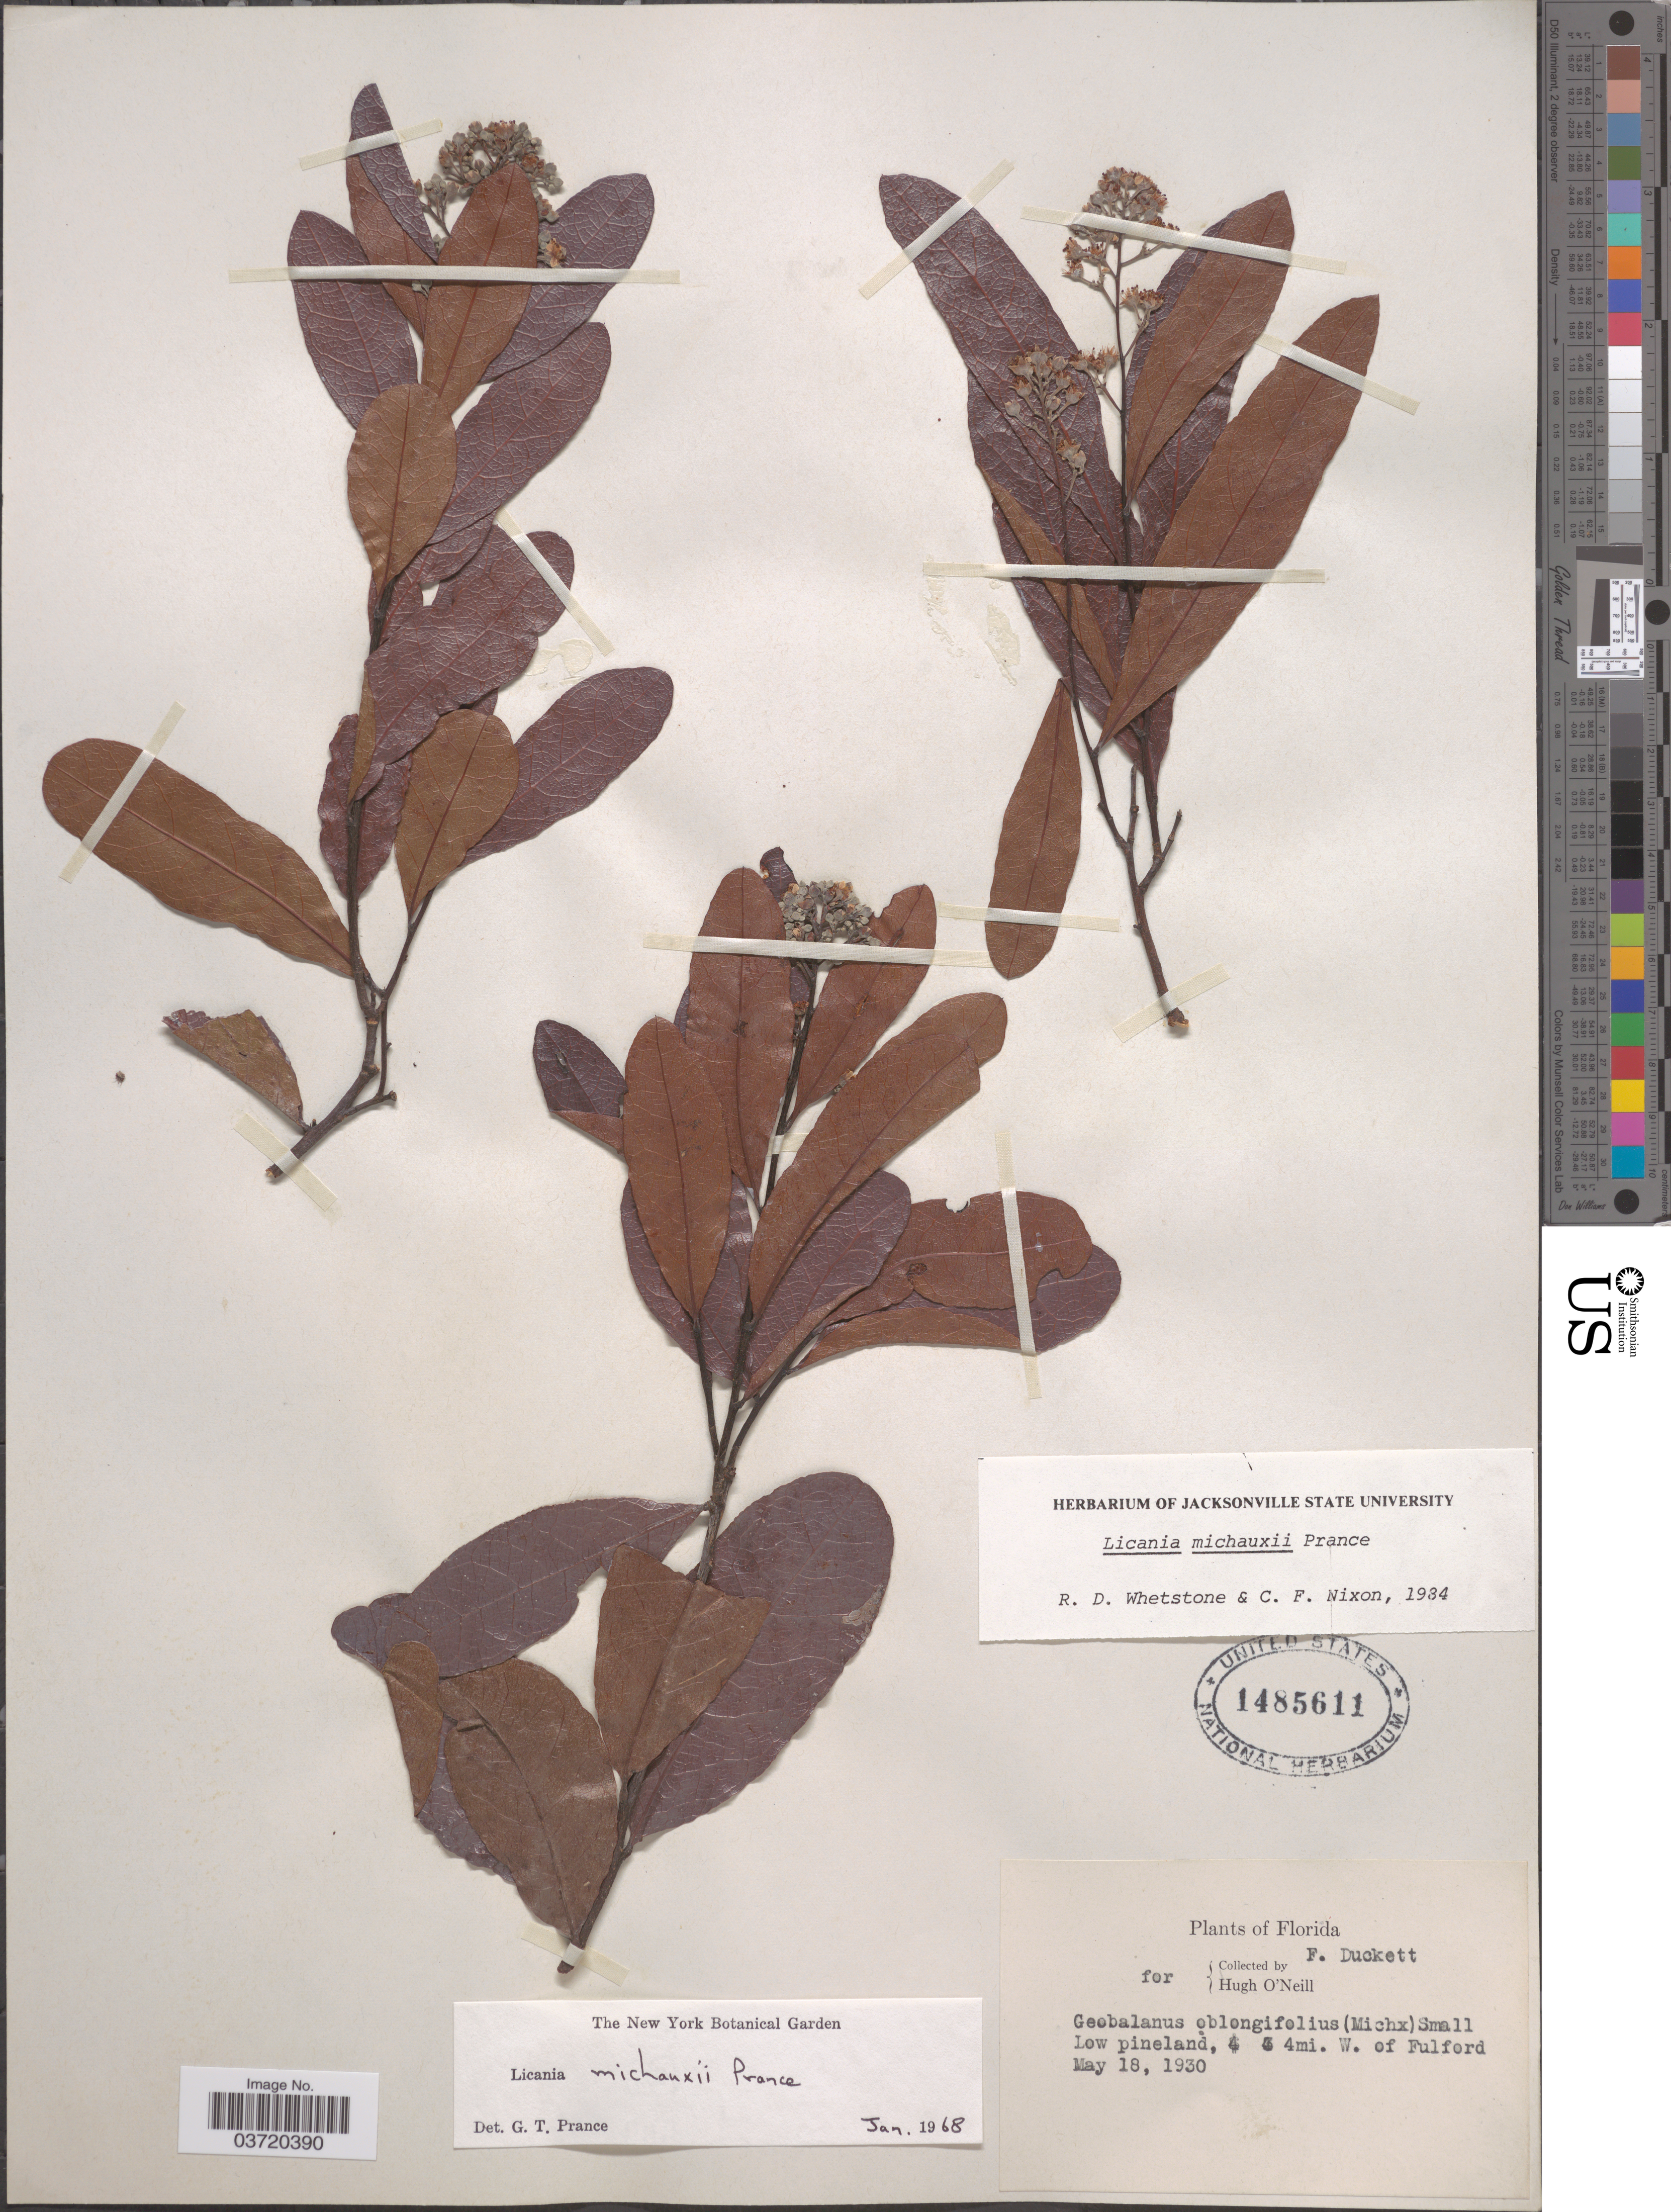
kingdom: Plantae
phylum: Tracheophyta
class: Magnoliopsida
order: Malpighiales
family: Chrysobalanaceae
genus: Geobalanus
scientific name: Geobalanus oblongifolius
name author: (Michx.) Small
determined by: Strong, M. T., (US), Smithsonian Institution - National Museum of Natural History (UNITED STATES)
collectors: F. Duckett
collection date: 1930-05-18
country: United States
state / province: Florida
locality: Small Low pineland, 4mi. W. of Fulford.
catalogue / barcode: US 1485611